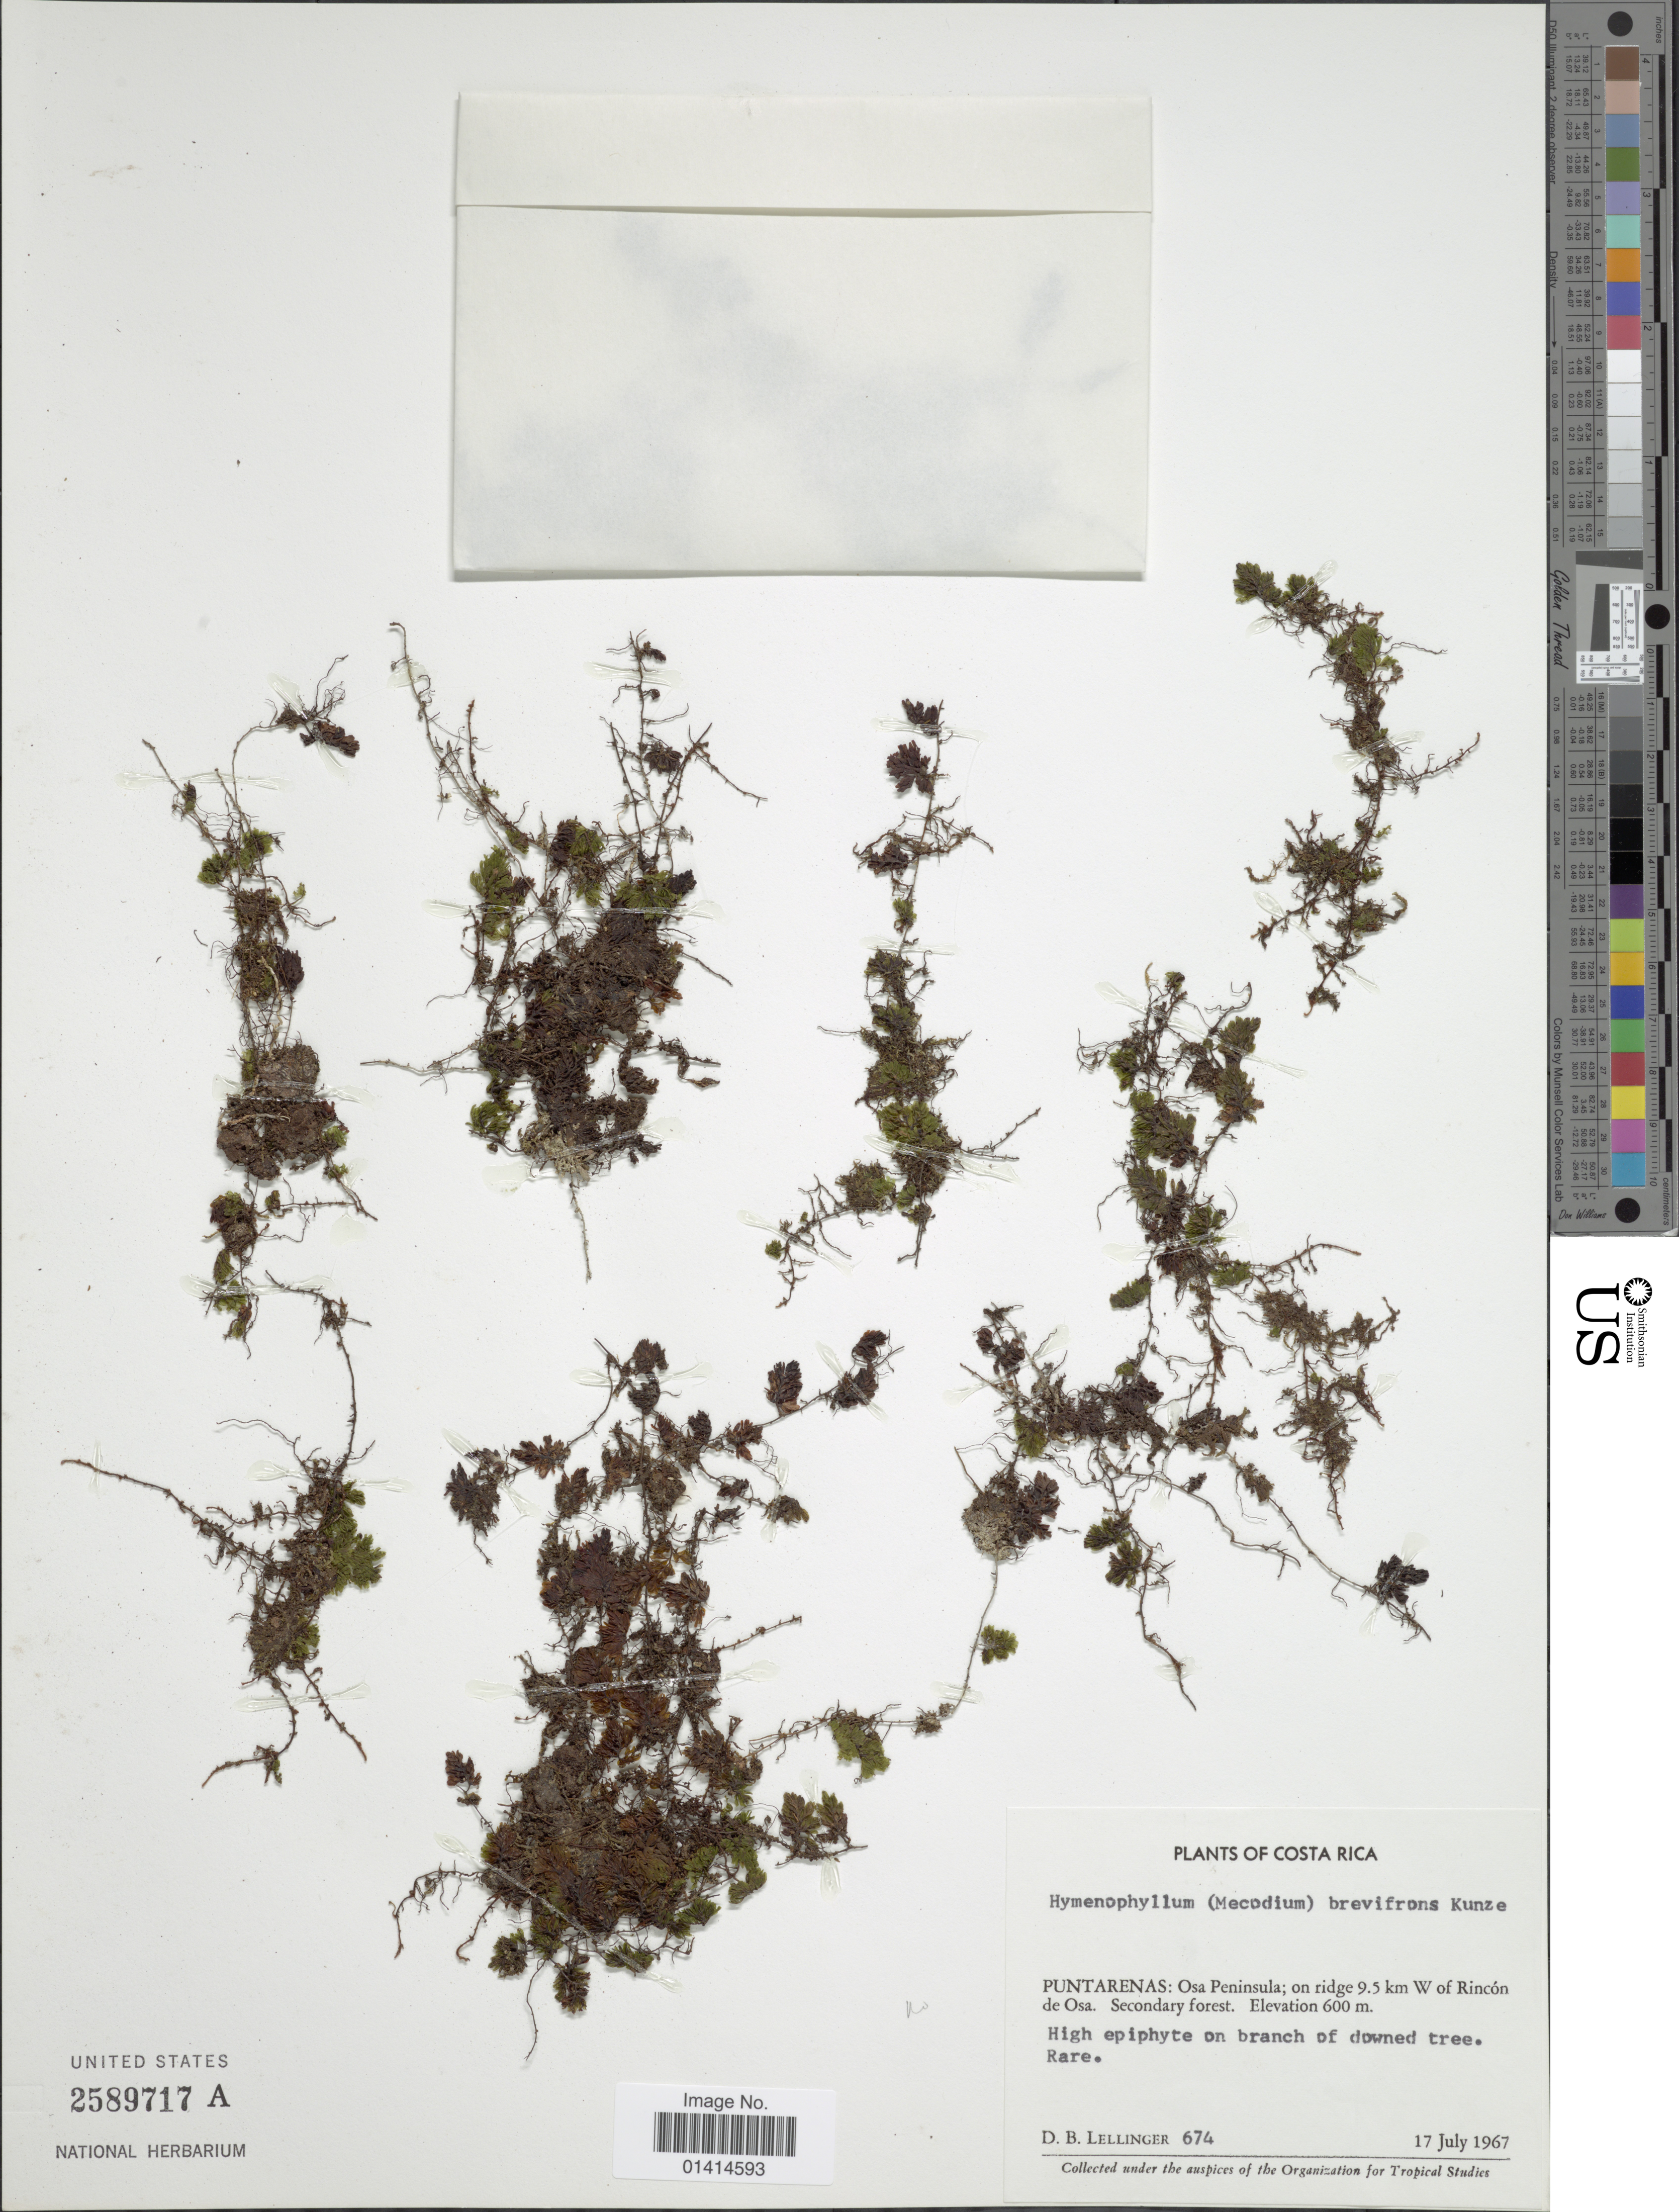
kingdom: Plantae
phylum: Tracheophyta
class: Polypodiopsida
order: Hymenophyllales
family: Hymenophyllaceae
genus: Hymenophyllum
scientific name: Hymenophyllum polyanthos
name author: (Sw.) Sw.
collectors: D. B. Lellinger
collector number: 674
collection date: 1967-07-17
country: Costa Rica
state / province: Puntarenas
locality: Osa peninsula; on ridge 9.5 km W of Rincó de Osa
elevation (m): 600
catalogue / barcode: US 2589717